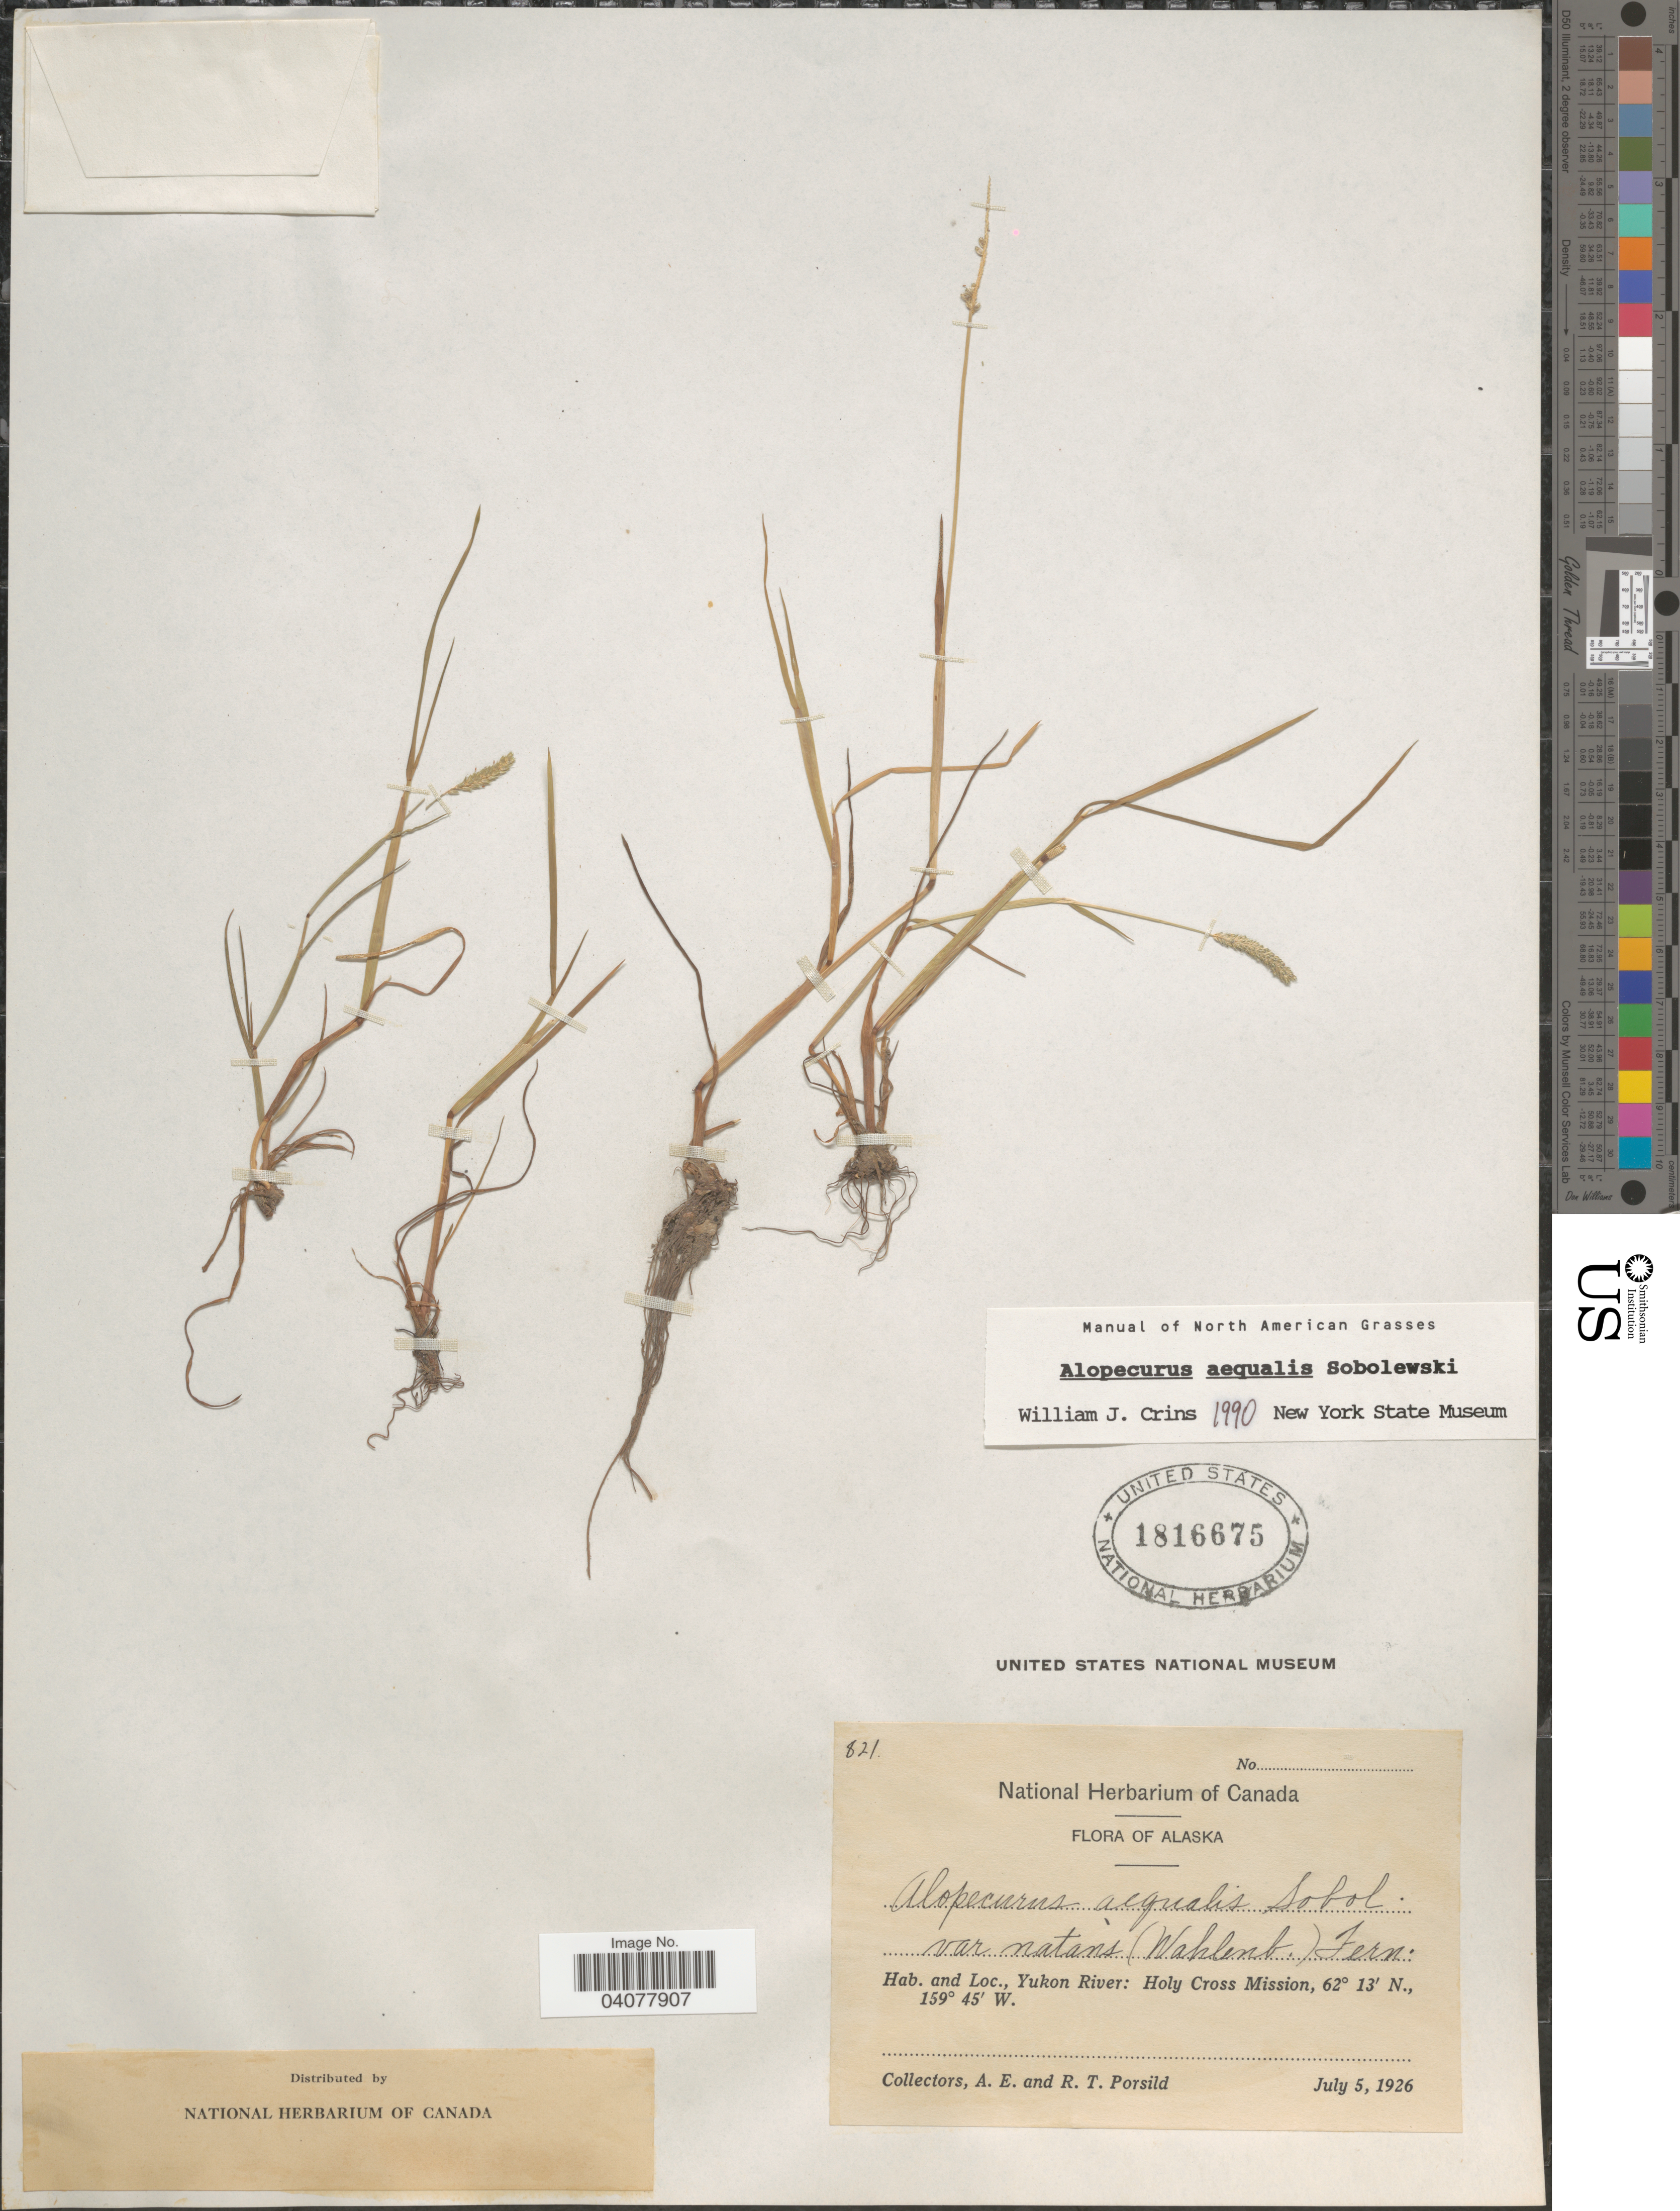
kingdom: Plantae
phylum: Tracheophyta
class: Liliopsida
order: Poales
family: Poaceae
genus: Alopecurus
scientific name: Alopecurus aequalis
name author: Sobol.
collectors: A. E. Porsild & R. T. Porsild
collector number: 821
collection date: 1926-07-05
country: United States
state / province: Alaska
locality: Yukon River: Holy Cross Mission.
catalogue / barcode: US 1816675